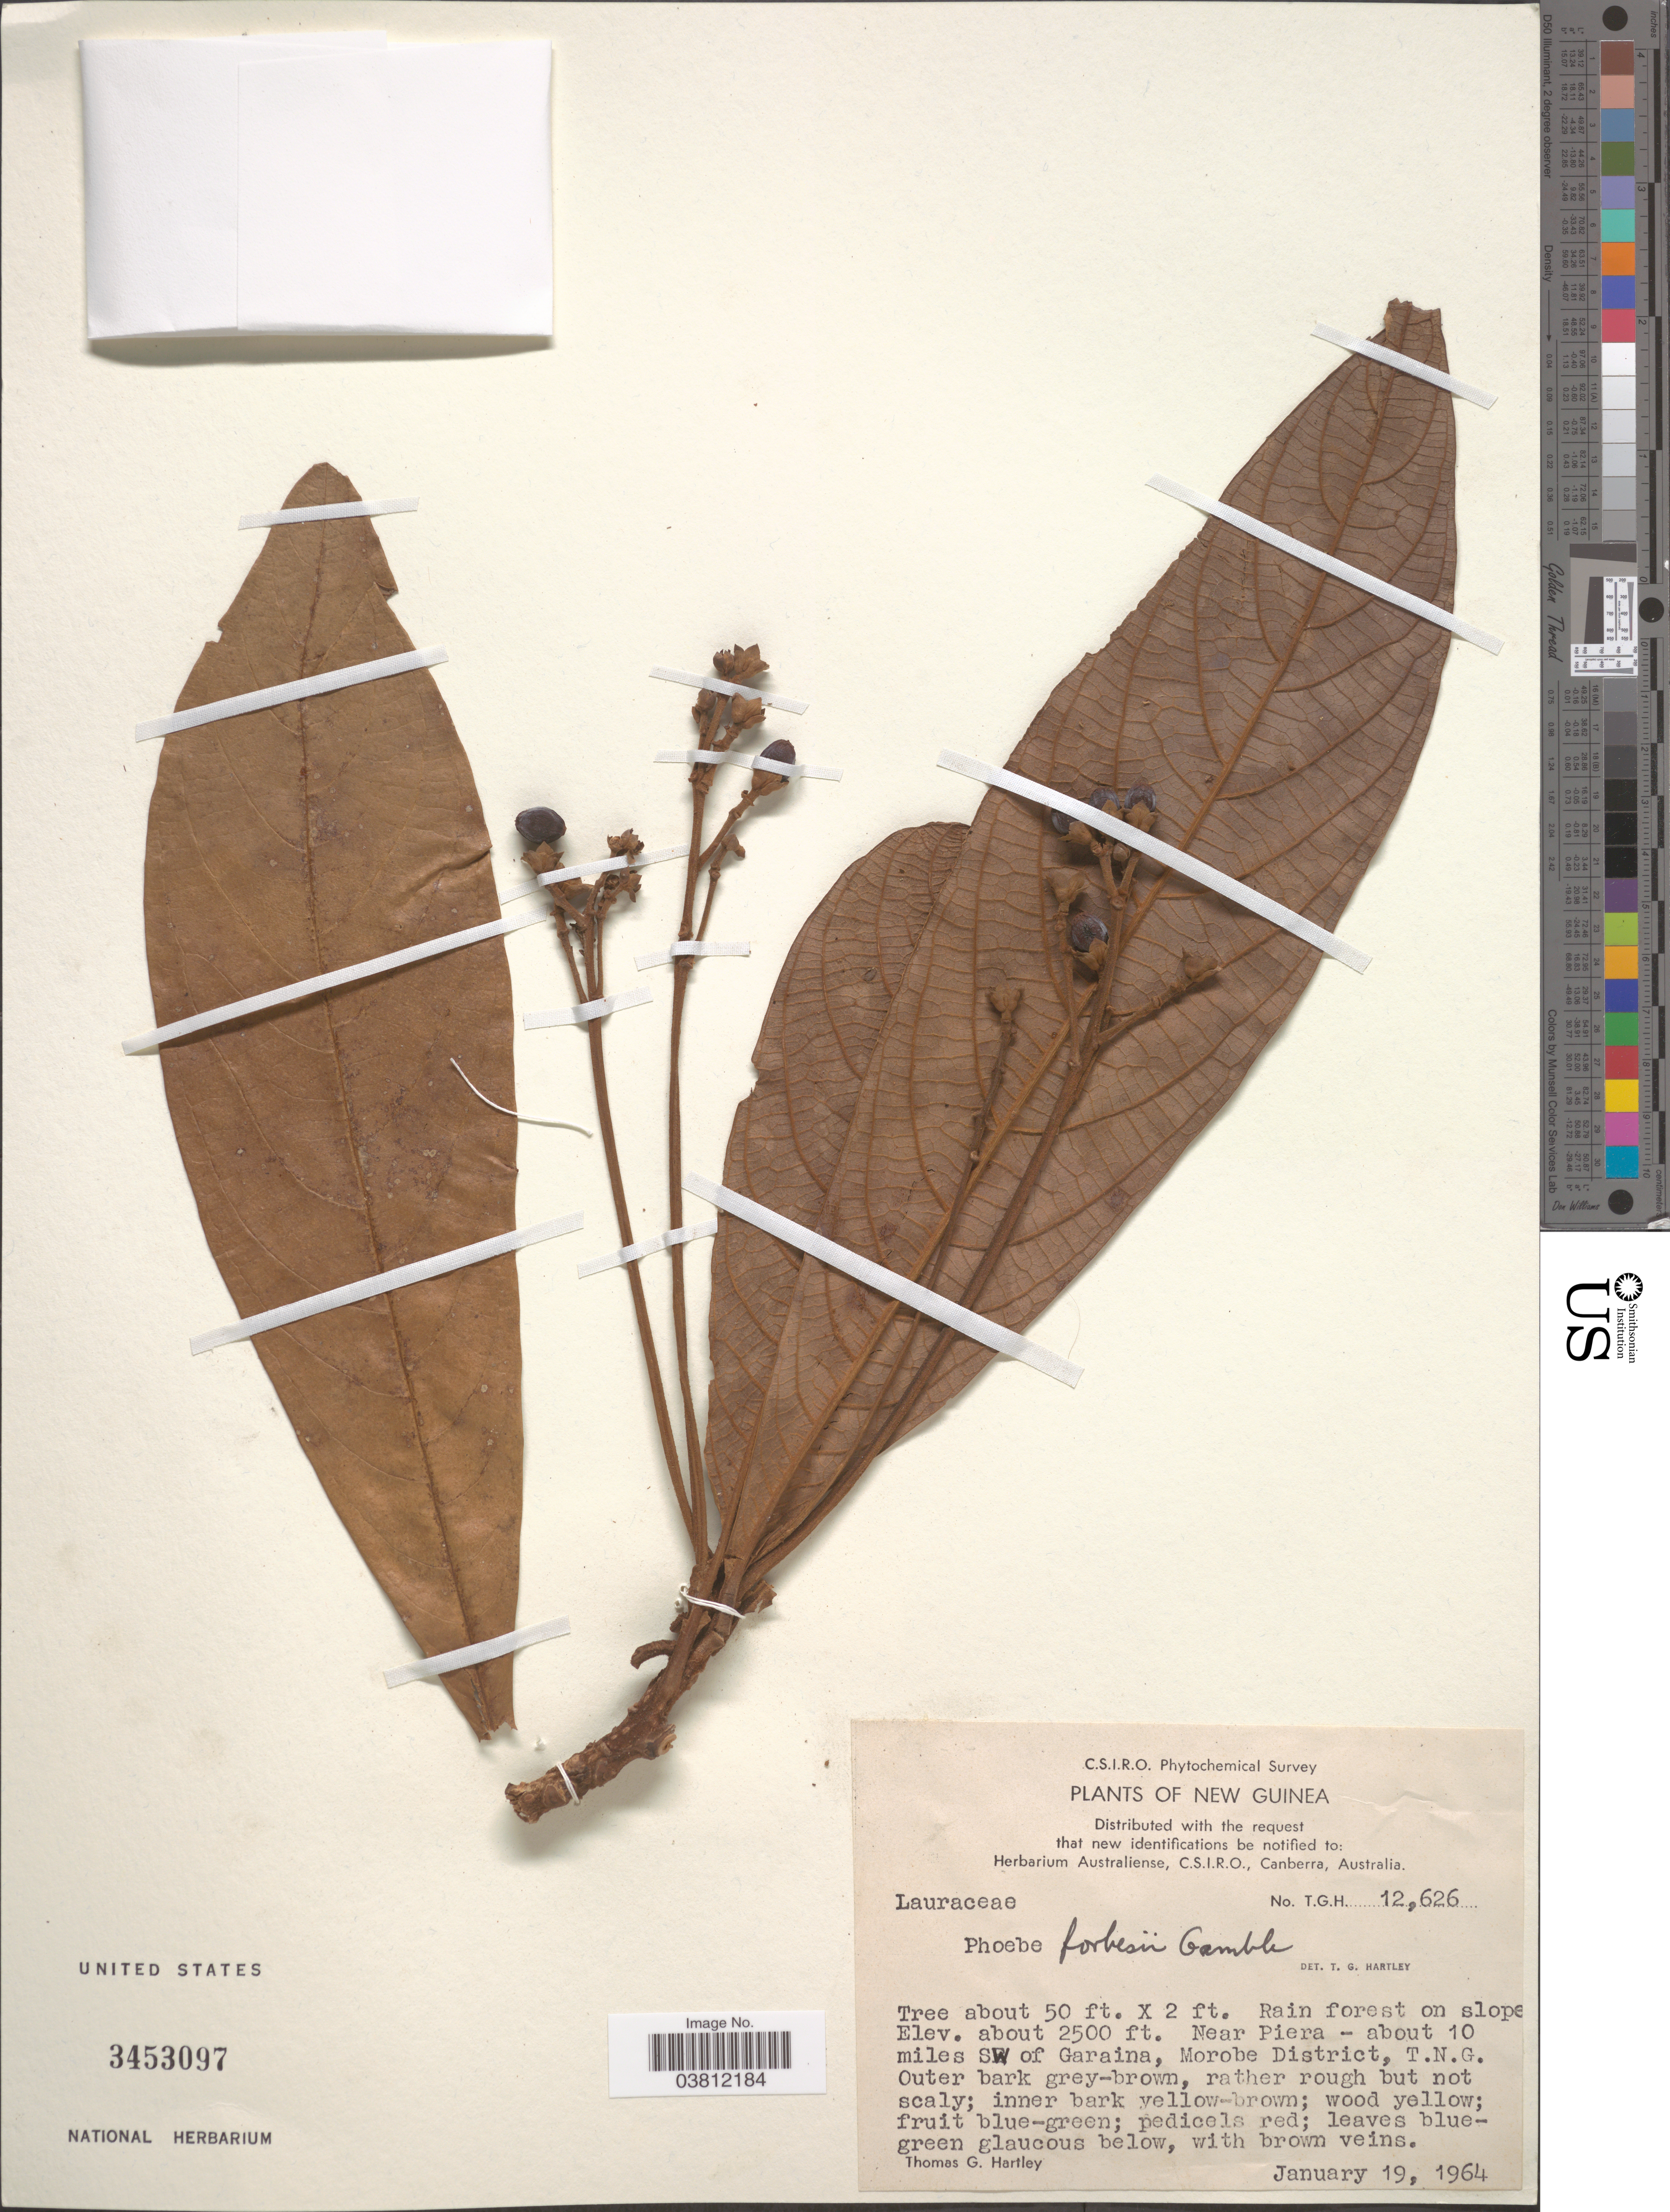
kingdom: Plantae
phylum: Tracheophyta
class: Magnoliopsida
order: Laurales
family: Lauraceae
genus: Phoebe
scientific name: Phoebe forbesii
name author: Gamble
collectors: T. G. Hartley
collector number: TGH12626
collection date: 1964-01-19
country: Papua New Guinea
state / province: Morobe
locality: New Guinea. Near Piera - about 10 miles SW of Garaina, Morobe District, T.N.G.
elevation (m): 762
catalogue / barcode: US 3453097